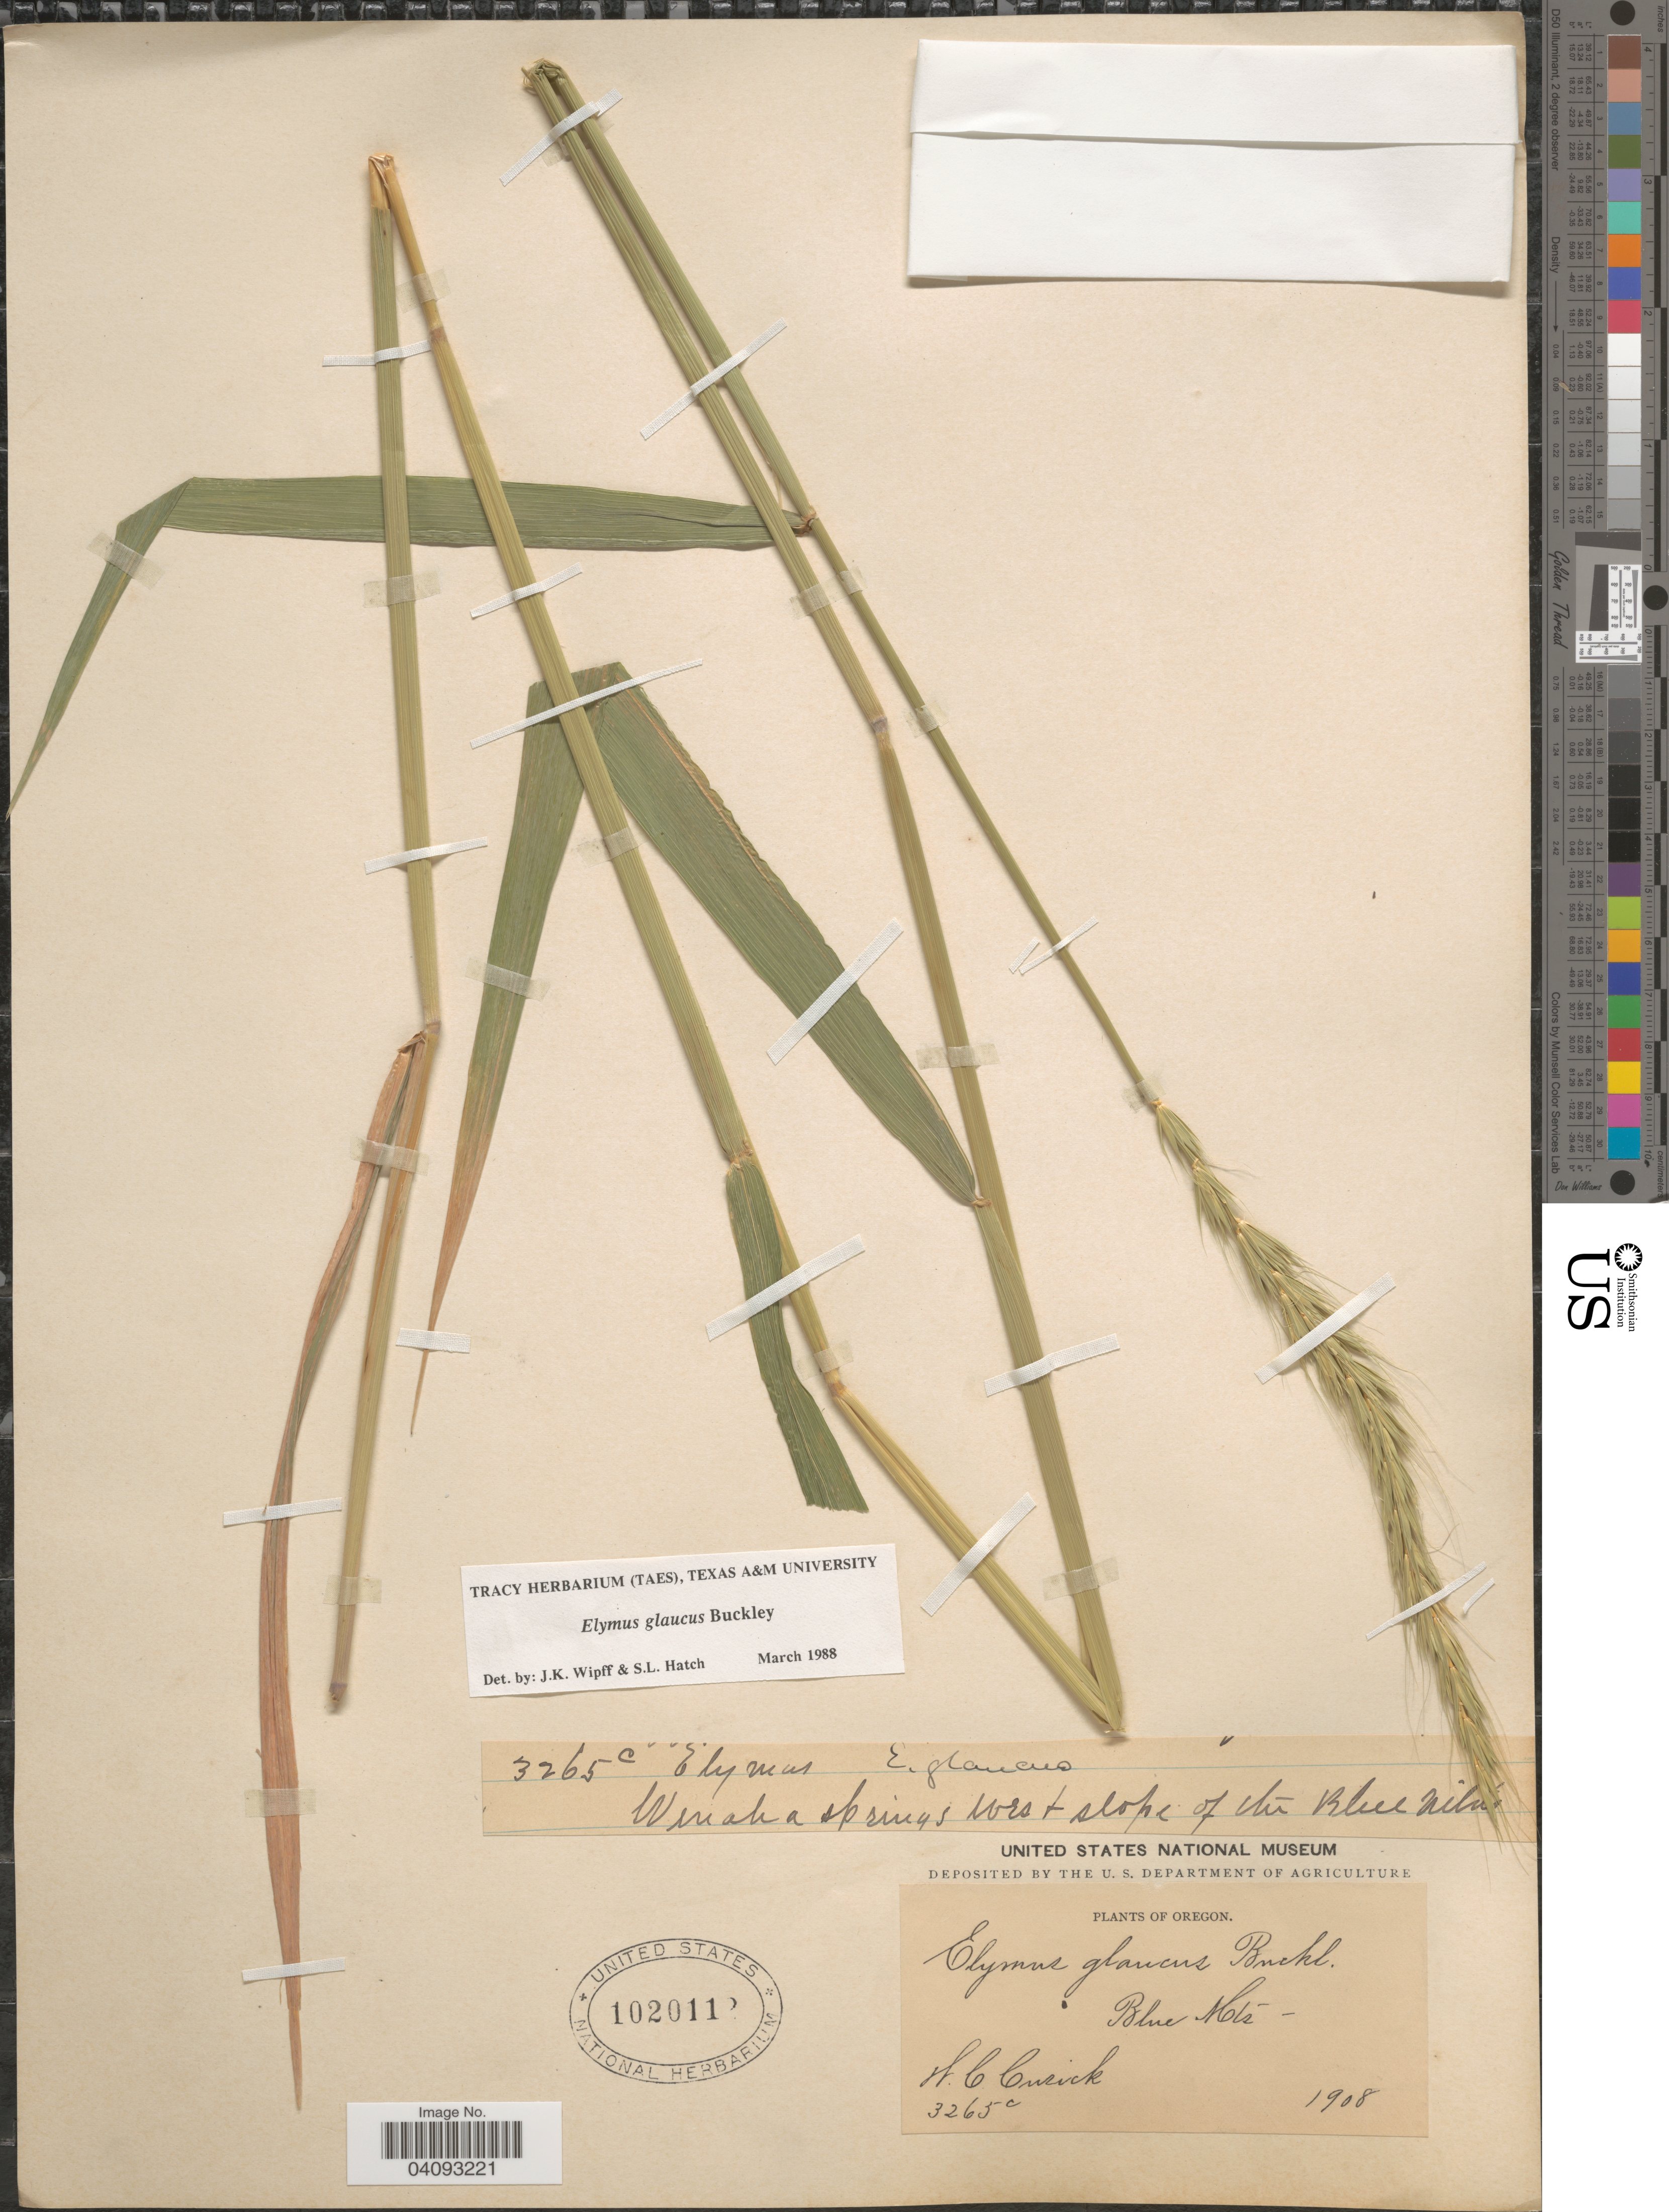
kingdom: Plantae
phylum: Tracheophyta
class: Liliopsida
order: Poales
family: Poaceae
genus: Elymus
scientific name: Elymus glaucus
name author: Buckley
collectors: W. C. Cusick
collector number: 3265c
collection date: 1908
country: United States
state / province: Oregon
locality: Blue Mts. Wenaha Springs West slope of the Blue Mtns.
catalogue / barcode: US 1020112